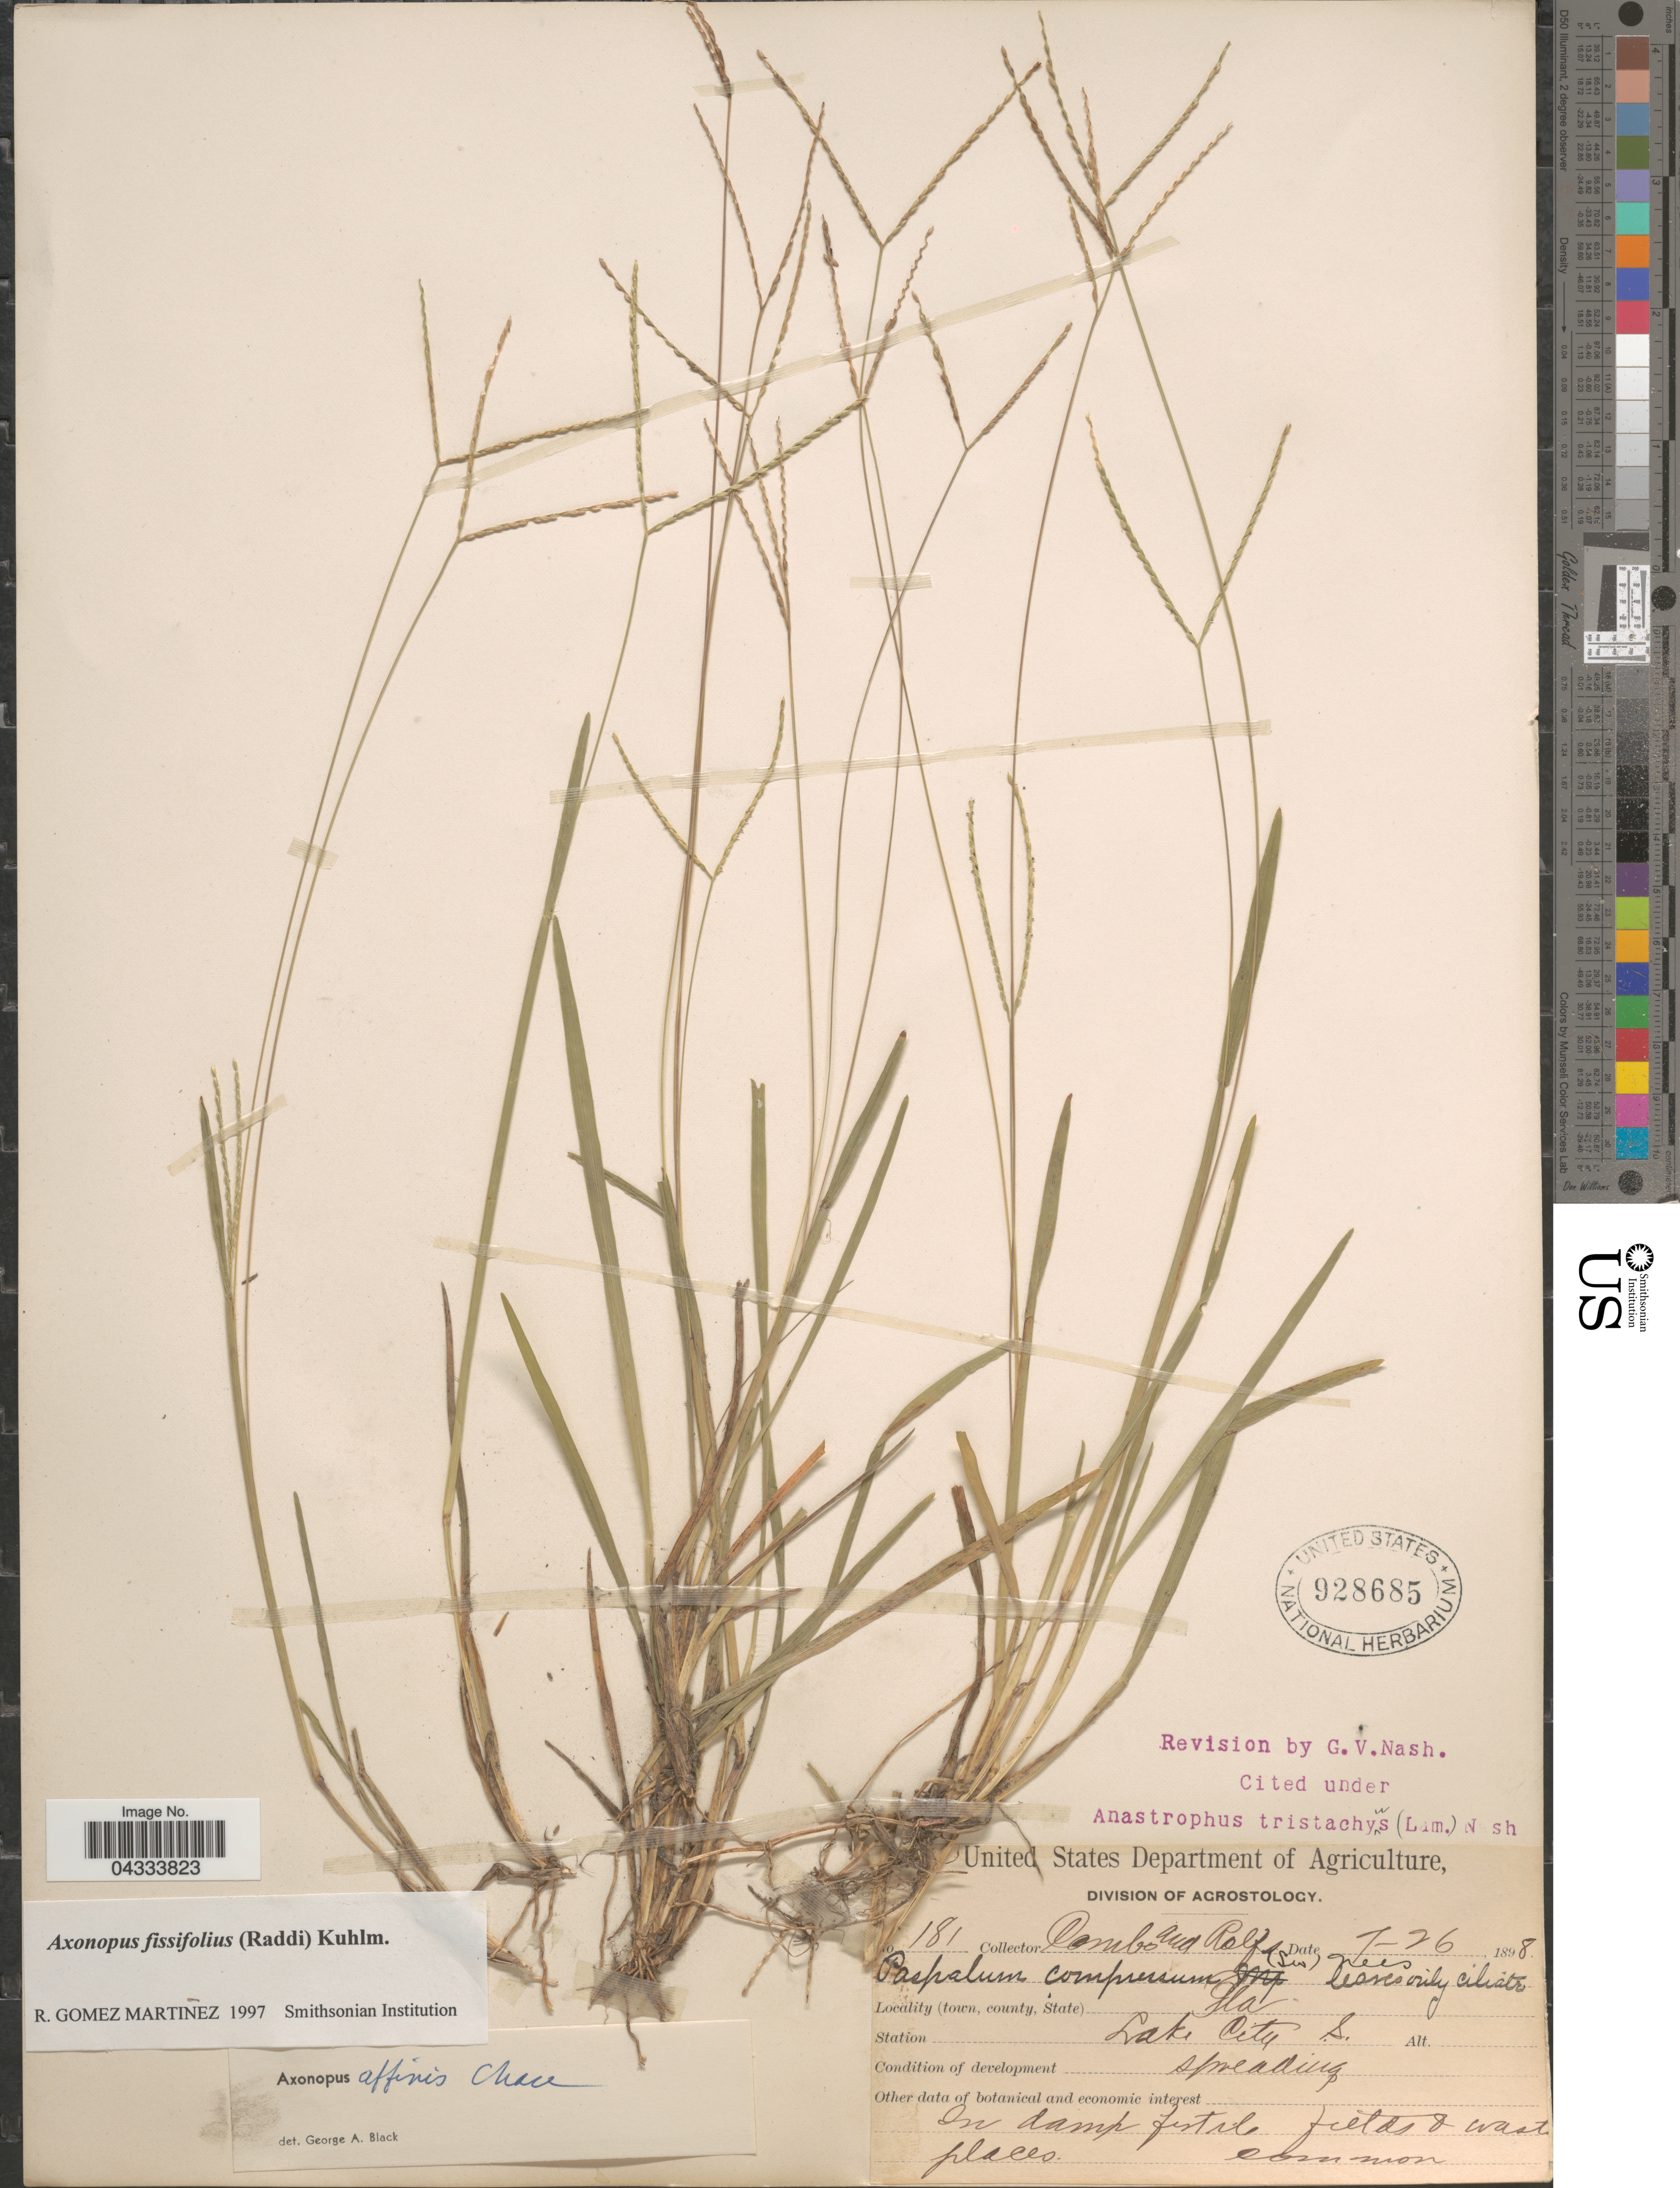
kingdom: Plantae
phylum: Tracheophyta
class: Liliopsida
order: Poales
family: Poaceae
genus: Axonopus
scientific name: Axonopus fissifolius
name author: (Raddi) Kuhlm.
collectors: -. Combs & Rolfs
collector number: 181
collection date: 1898-07-26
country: United States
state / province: Florida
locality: Lake City S.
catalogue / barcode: US 928685